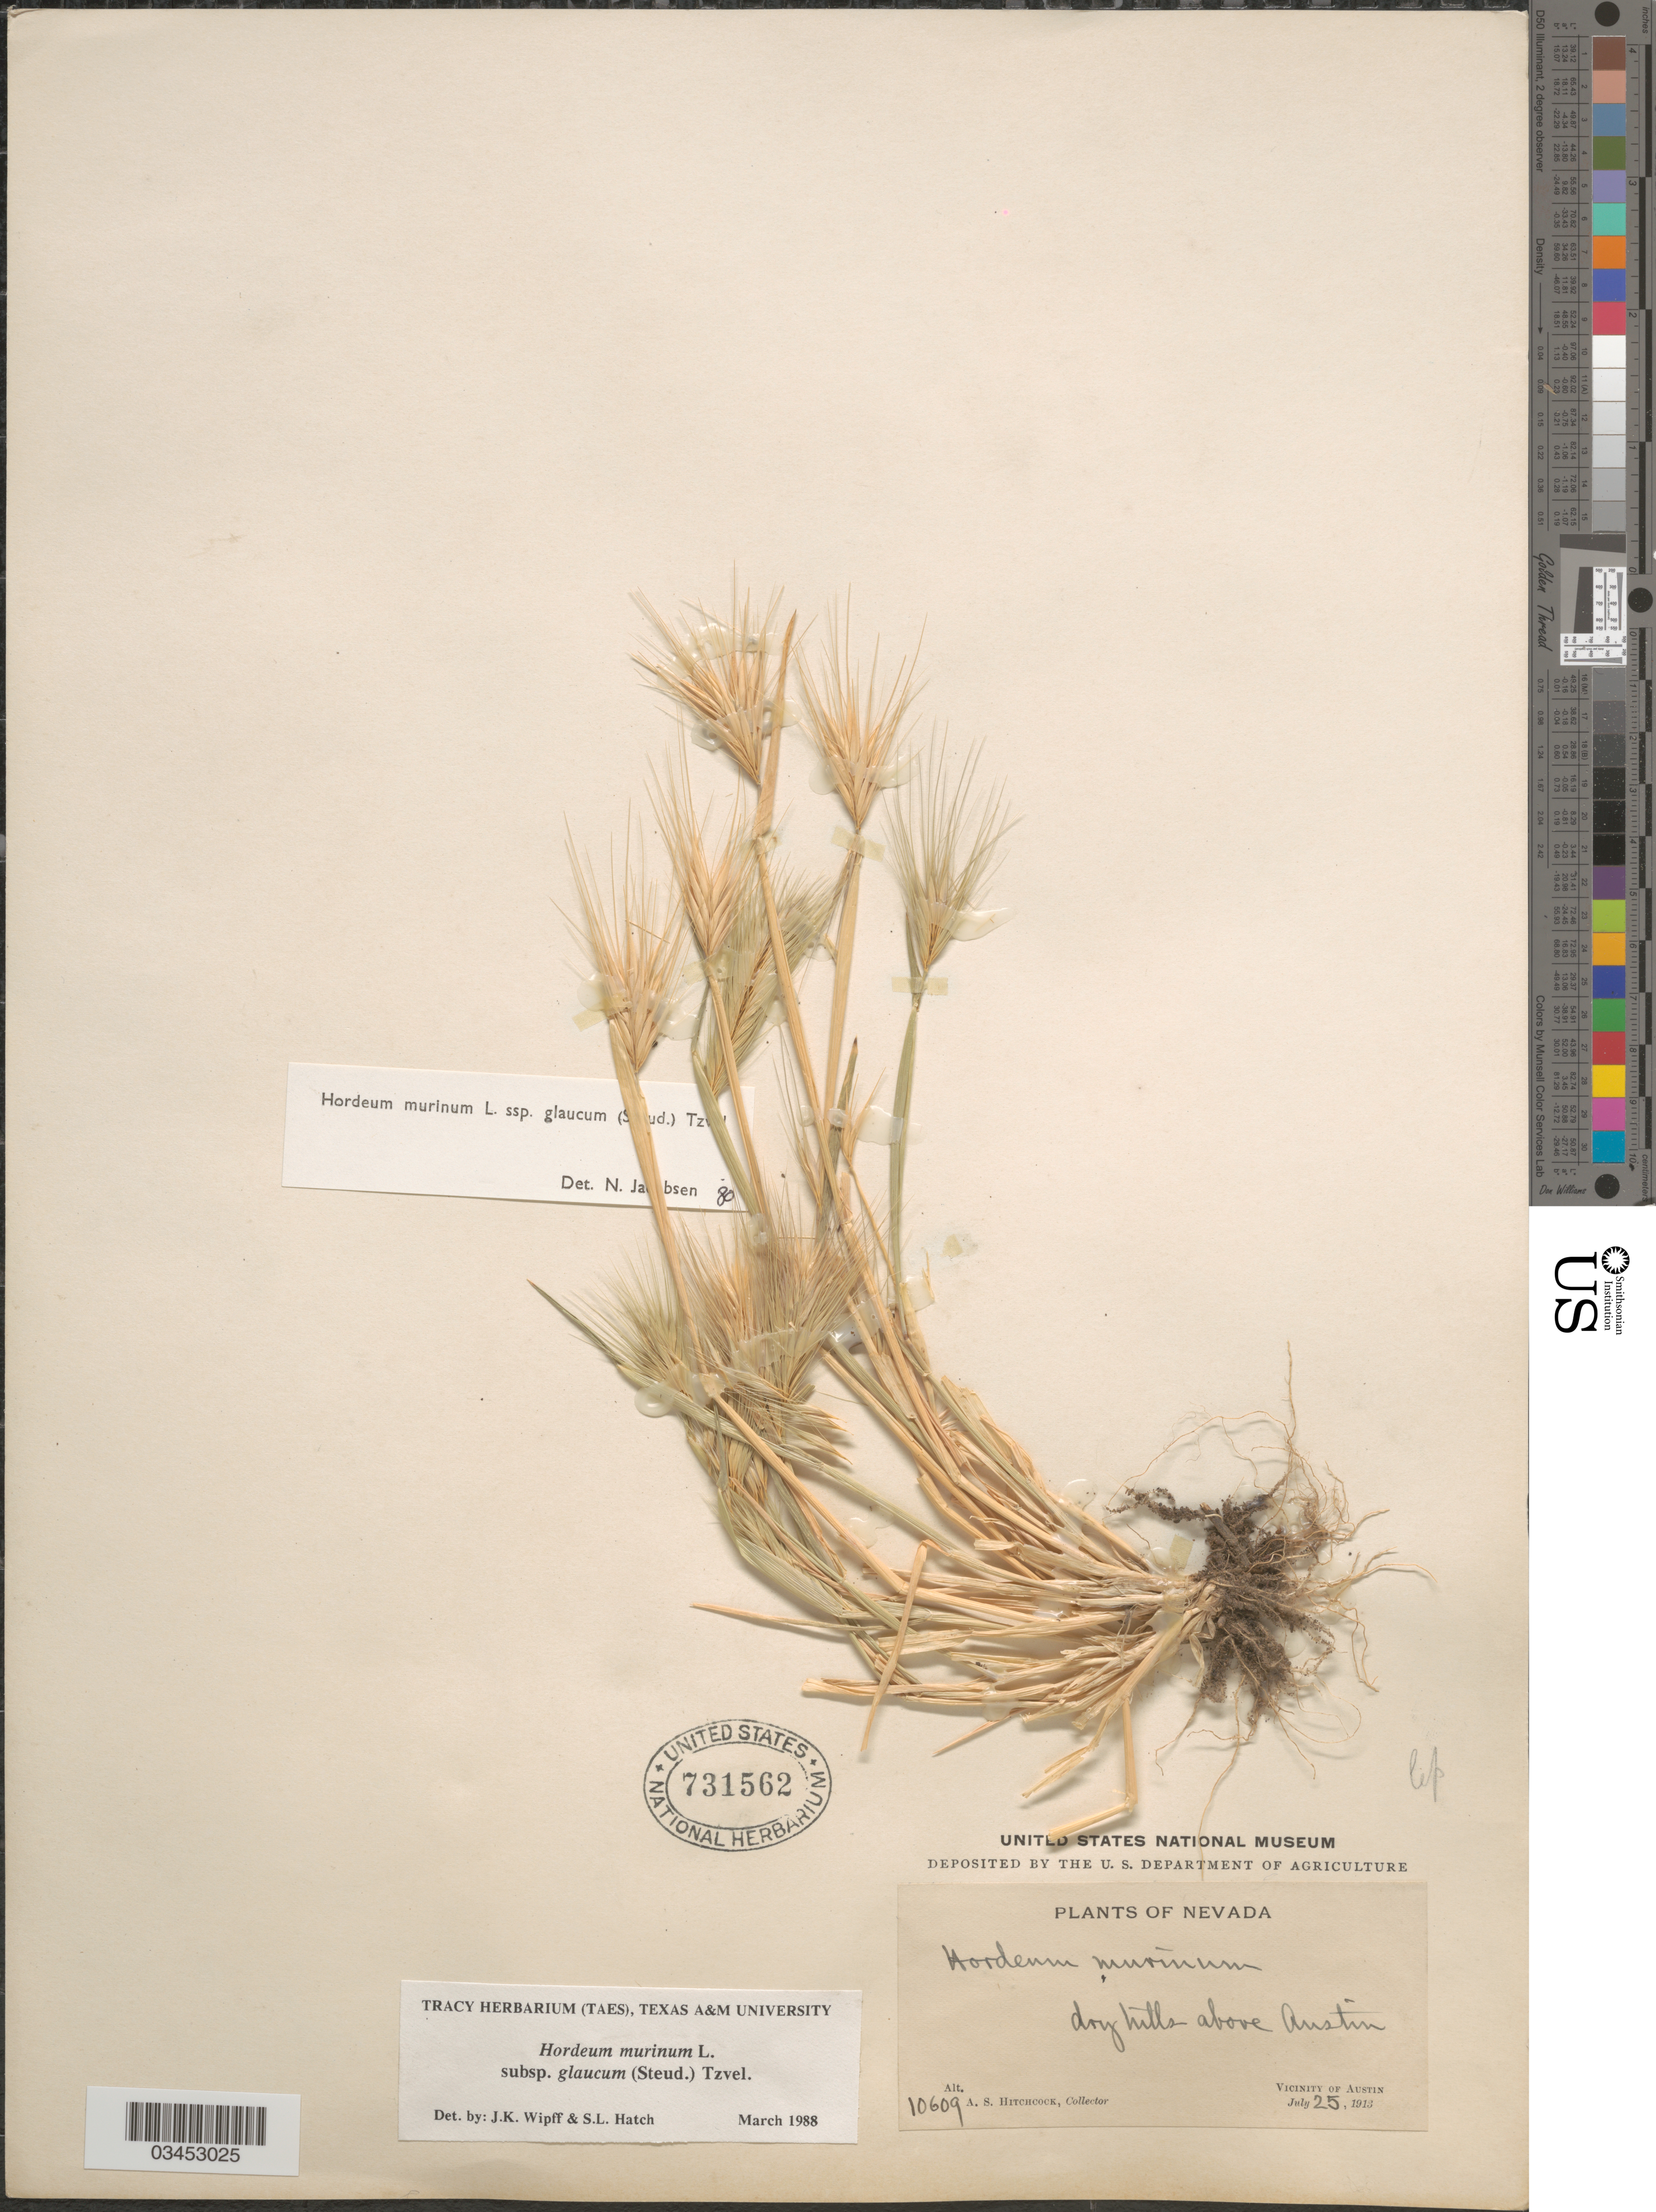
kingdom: Plantae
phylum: Tracheophyta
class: Liliopsida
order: Poales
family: Poaceae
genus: Hordeum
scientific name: Hordeum murinum subsp. glaucum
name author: (Steud.) Tzvelev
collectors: A. S. Hitchcock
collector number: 10609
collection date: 1913-07-25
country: United States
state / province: Nevada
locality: Dry hills above Austin. Vicinity of Austin.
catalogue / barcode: US 731562